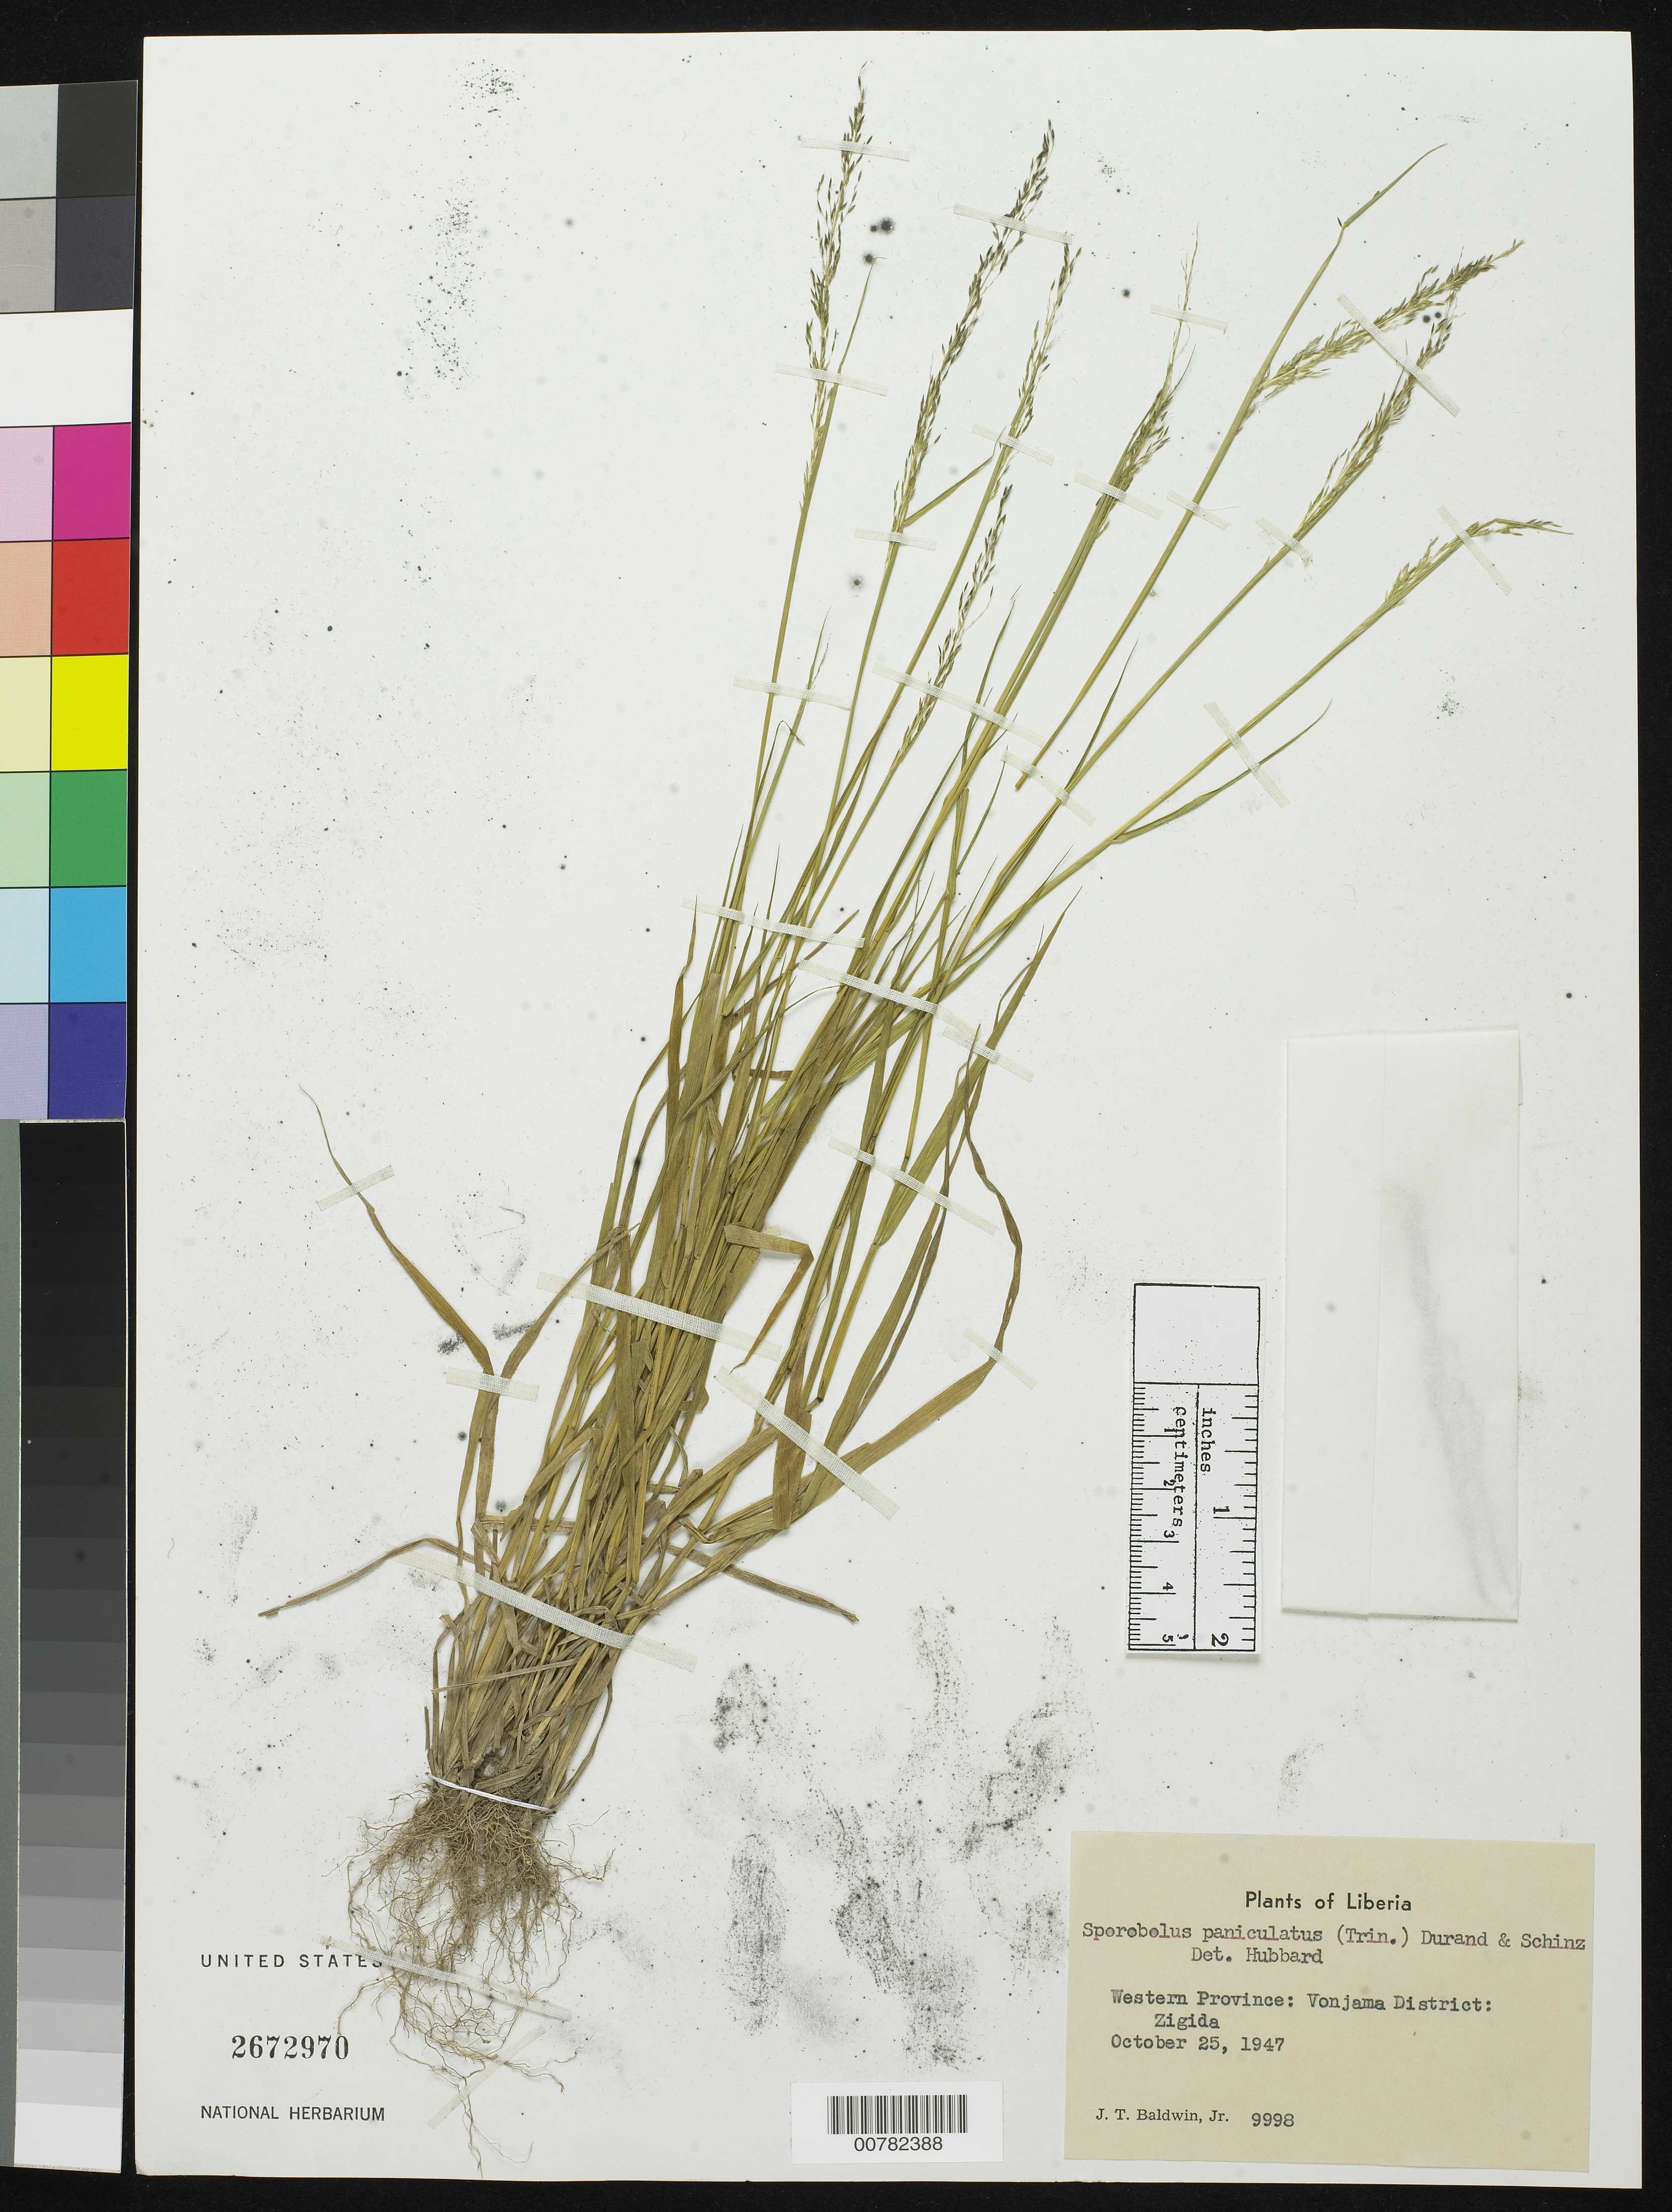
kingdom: Plantae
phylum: Tracheophyta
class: Liliopsida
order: Poales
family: Poaceae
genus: Sporobolus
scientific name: Sporobolus paniculatus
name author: (Trin.) Durand & Schinz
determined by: Hubbard, C. E.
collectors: J. T. Baldwin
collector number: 9998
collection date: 1947-10-25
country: Liberia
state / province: Lofa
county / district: Vonjama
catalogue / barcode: US 2672970